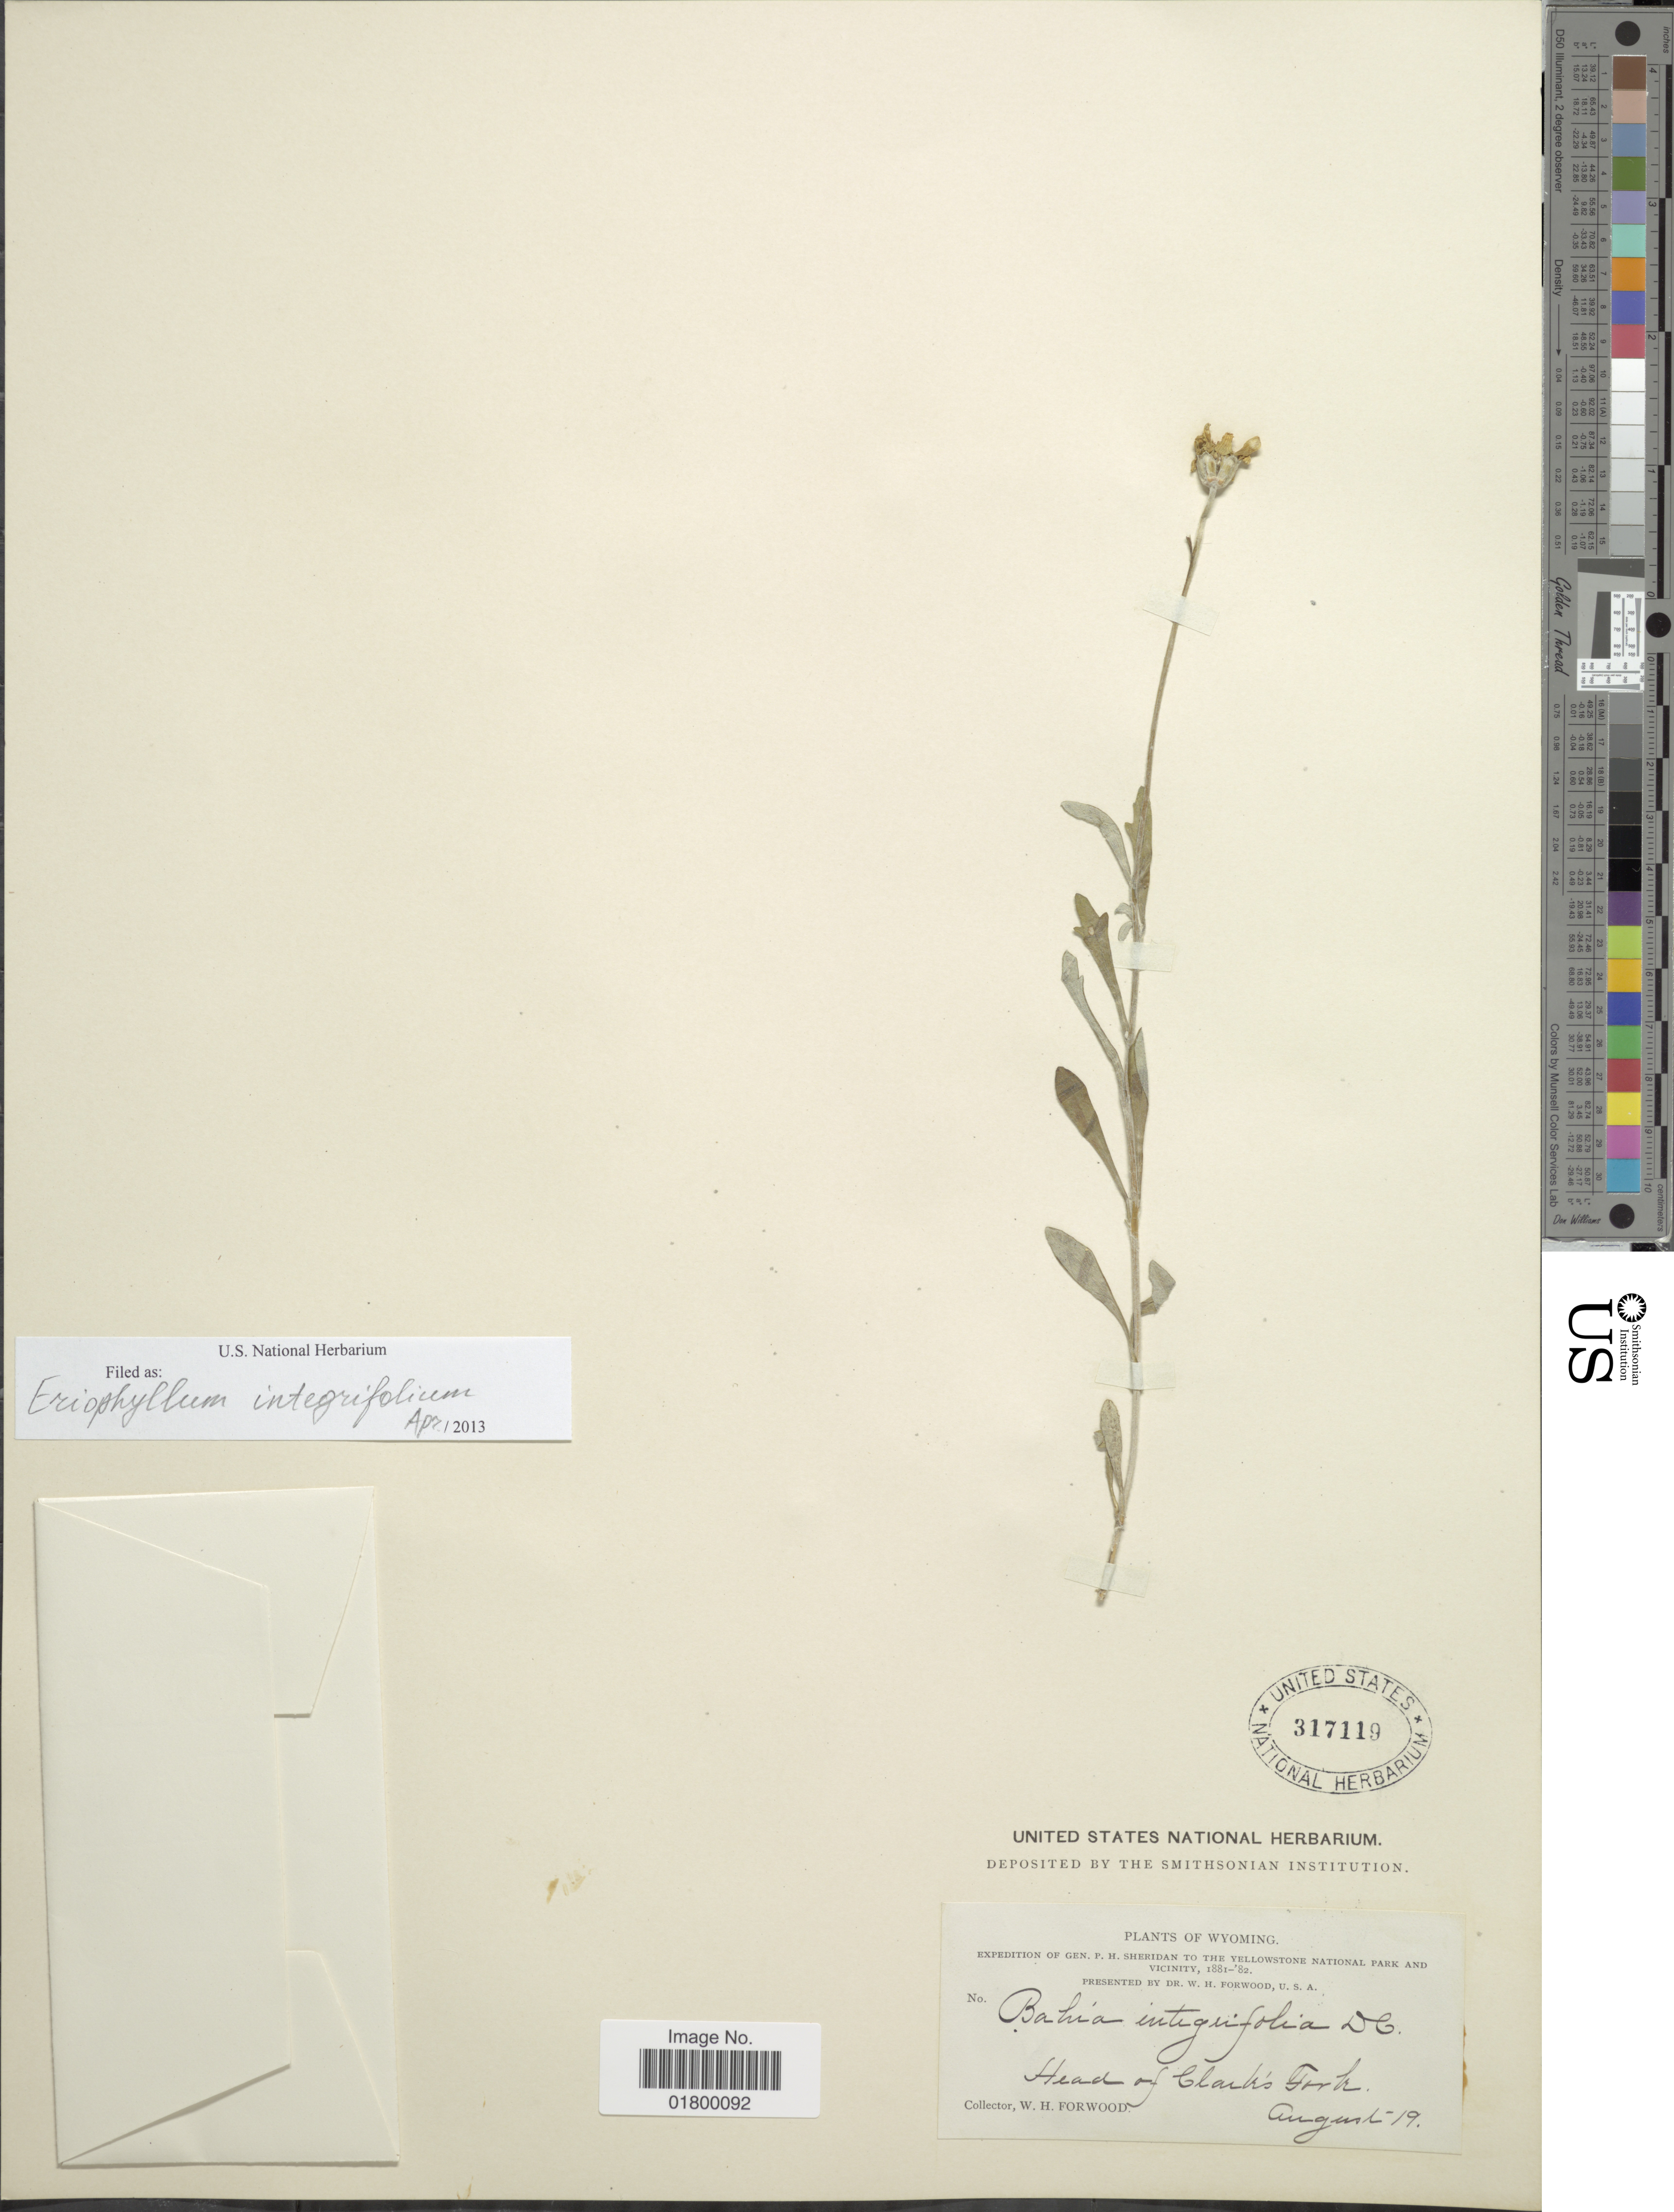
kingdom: Plantae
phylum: Tracheophyta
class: Magnoliopsida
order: Asterales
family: Asteraceae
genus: Eriophyllum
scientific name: Eriophyllum integrifolium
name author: (Hook.) Greene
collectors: W. Forwood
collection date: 1881-08-19/1882-08-19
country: United States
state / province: Wyoming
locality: The Yellowstone National Park and Vicinity, Head of Clark's Fork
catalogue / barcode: US 317119